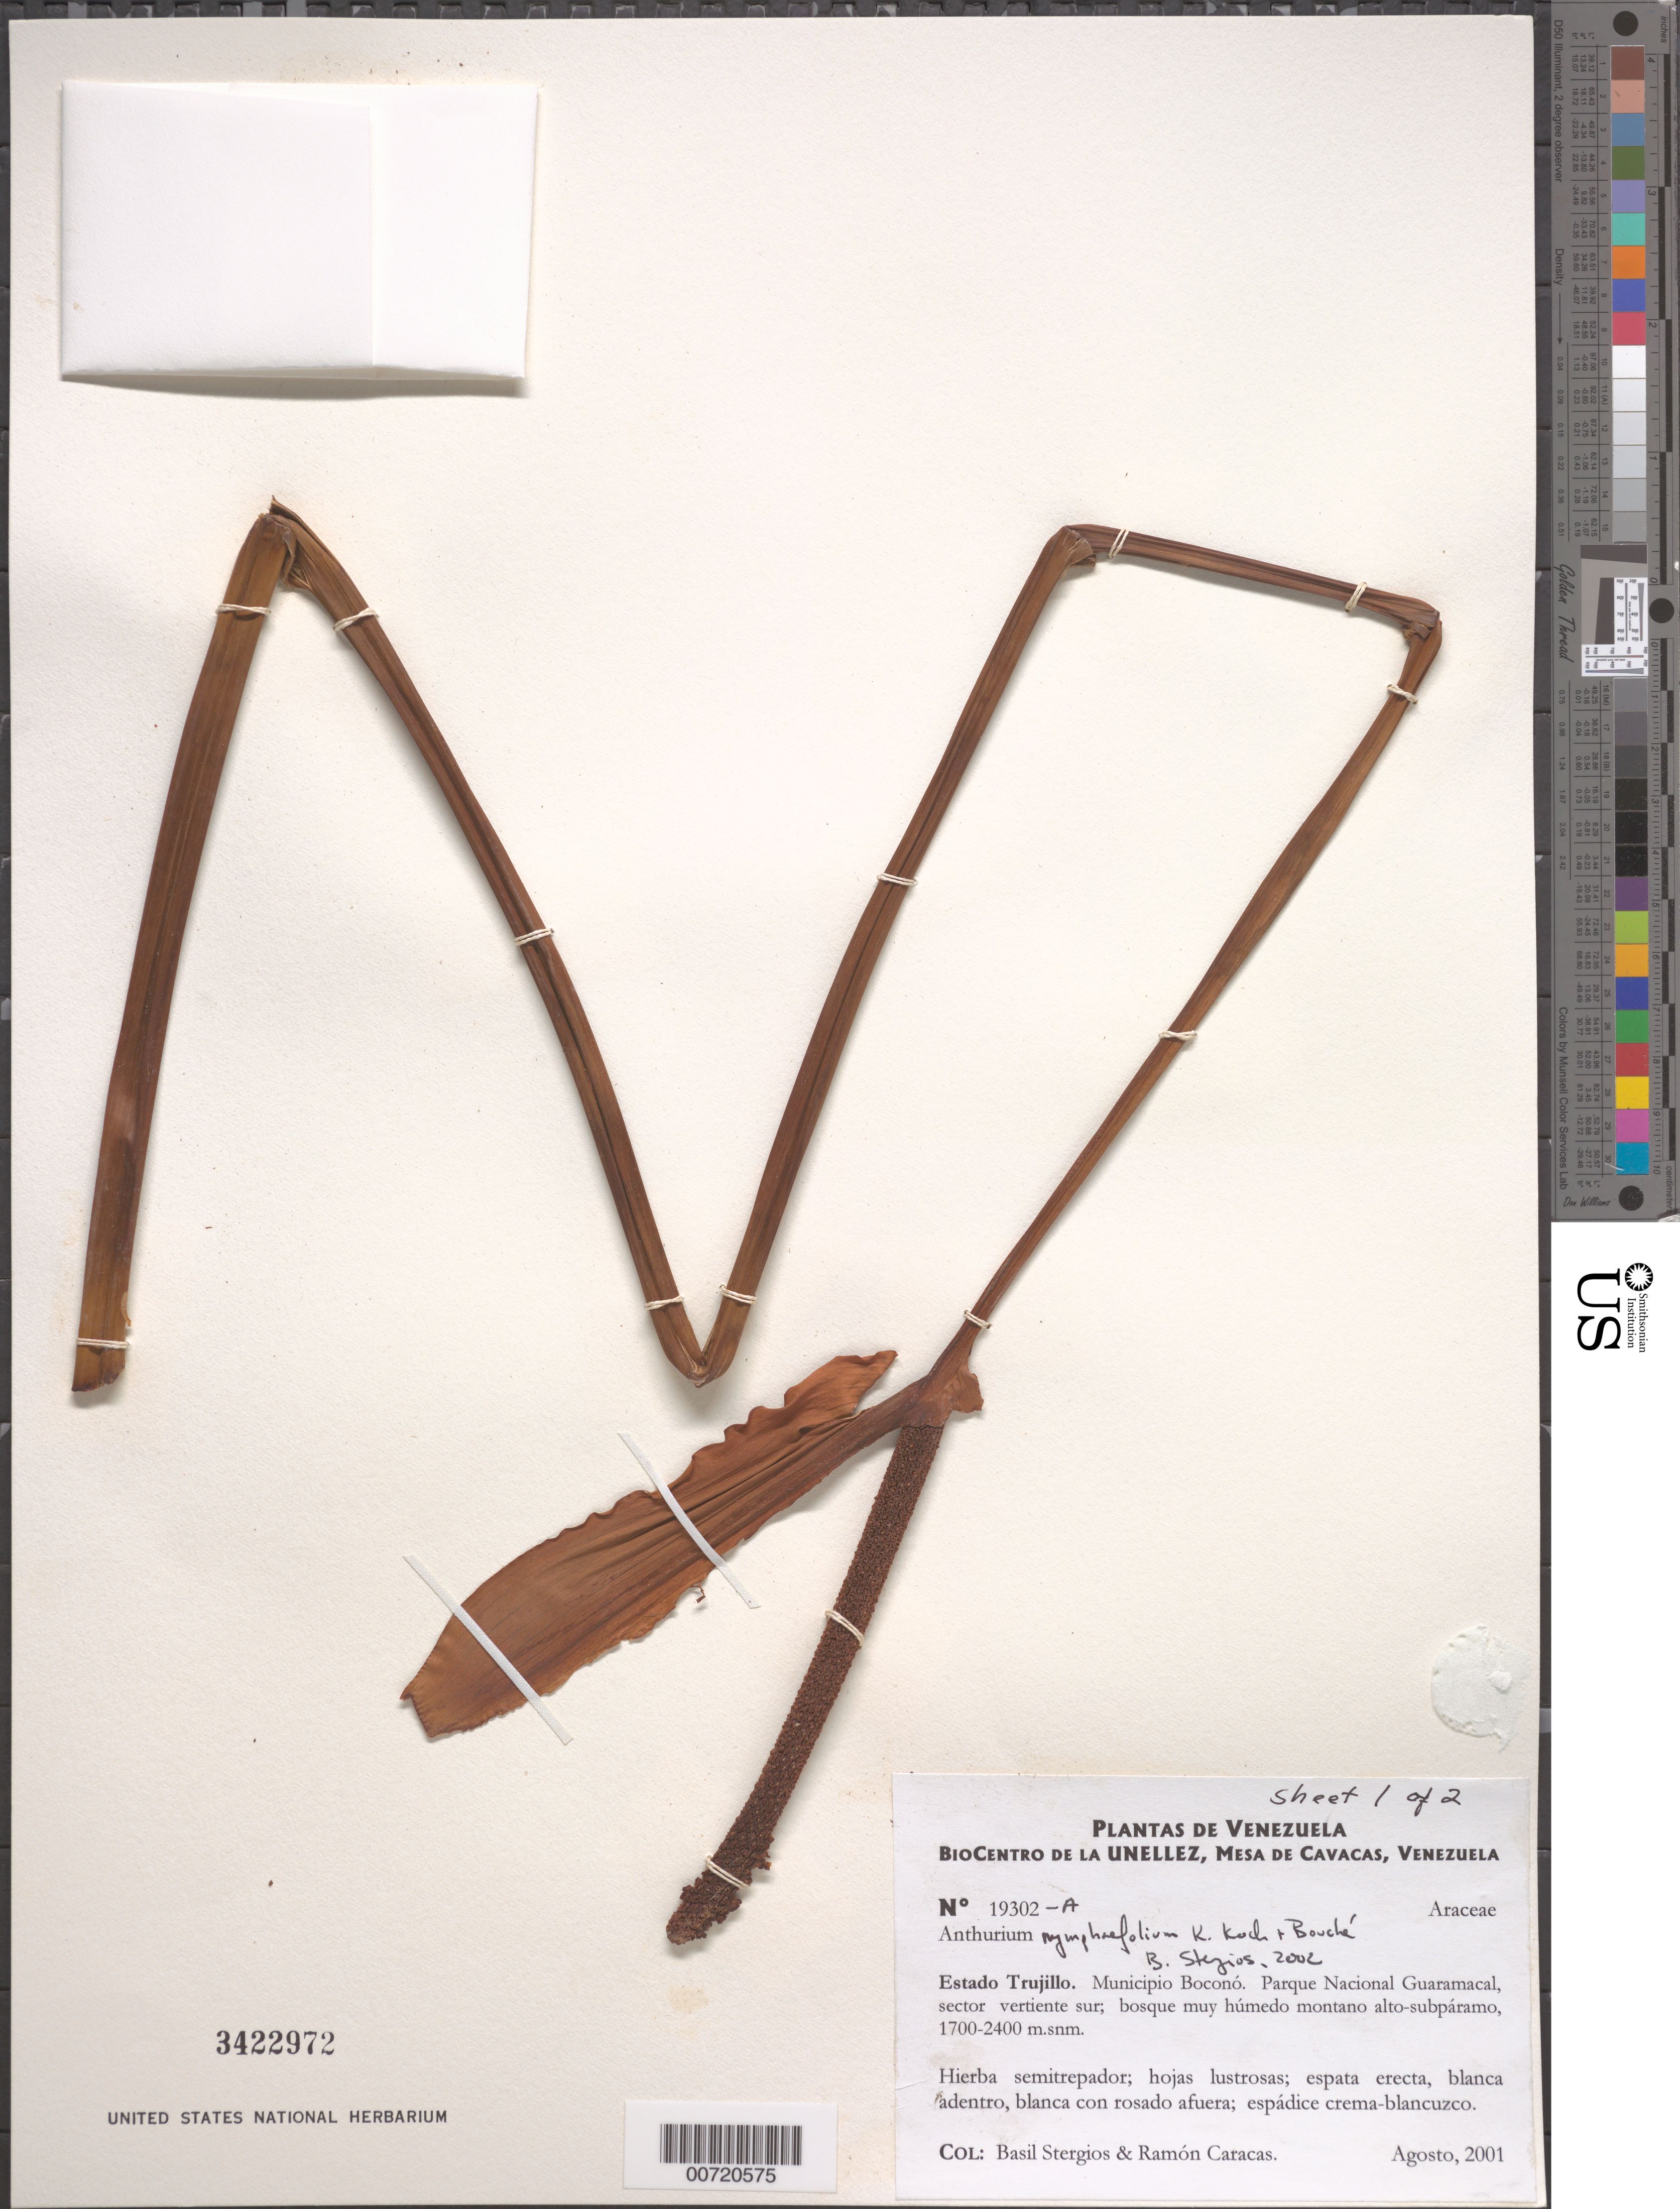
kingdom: Plantae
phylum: Tracheophyta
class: Liliopsida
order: Alismatales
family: Araceae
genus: Anthurium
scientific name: Anthurium nymphaeifolium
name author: K. Koch & C.D. Bouché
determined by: Stergios, B. G.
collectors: B. G. Stergios & R. Caracas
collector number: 19302-A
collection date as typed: Aug 2001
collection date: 2001-08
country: Venezuela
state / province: Trujillo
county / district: Boconó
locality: Parque Nacional Guaramacal, vertiente sur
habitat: Bosque muy húmedo montano alto-subpáramo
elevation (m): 1700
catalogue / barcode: US 3422972